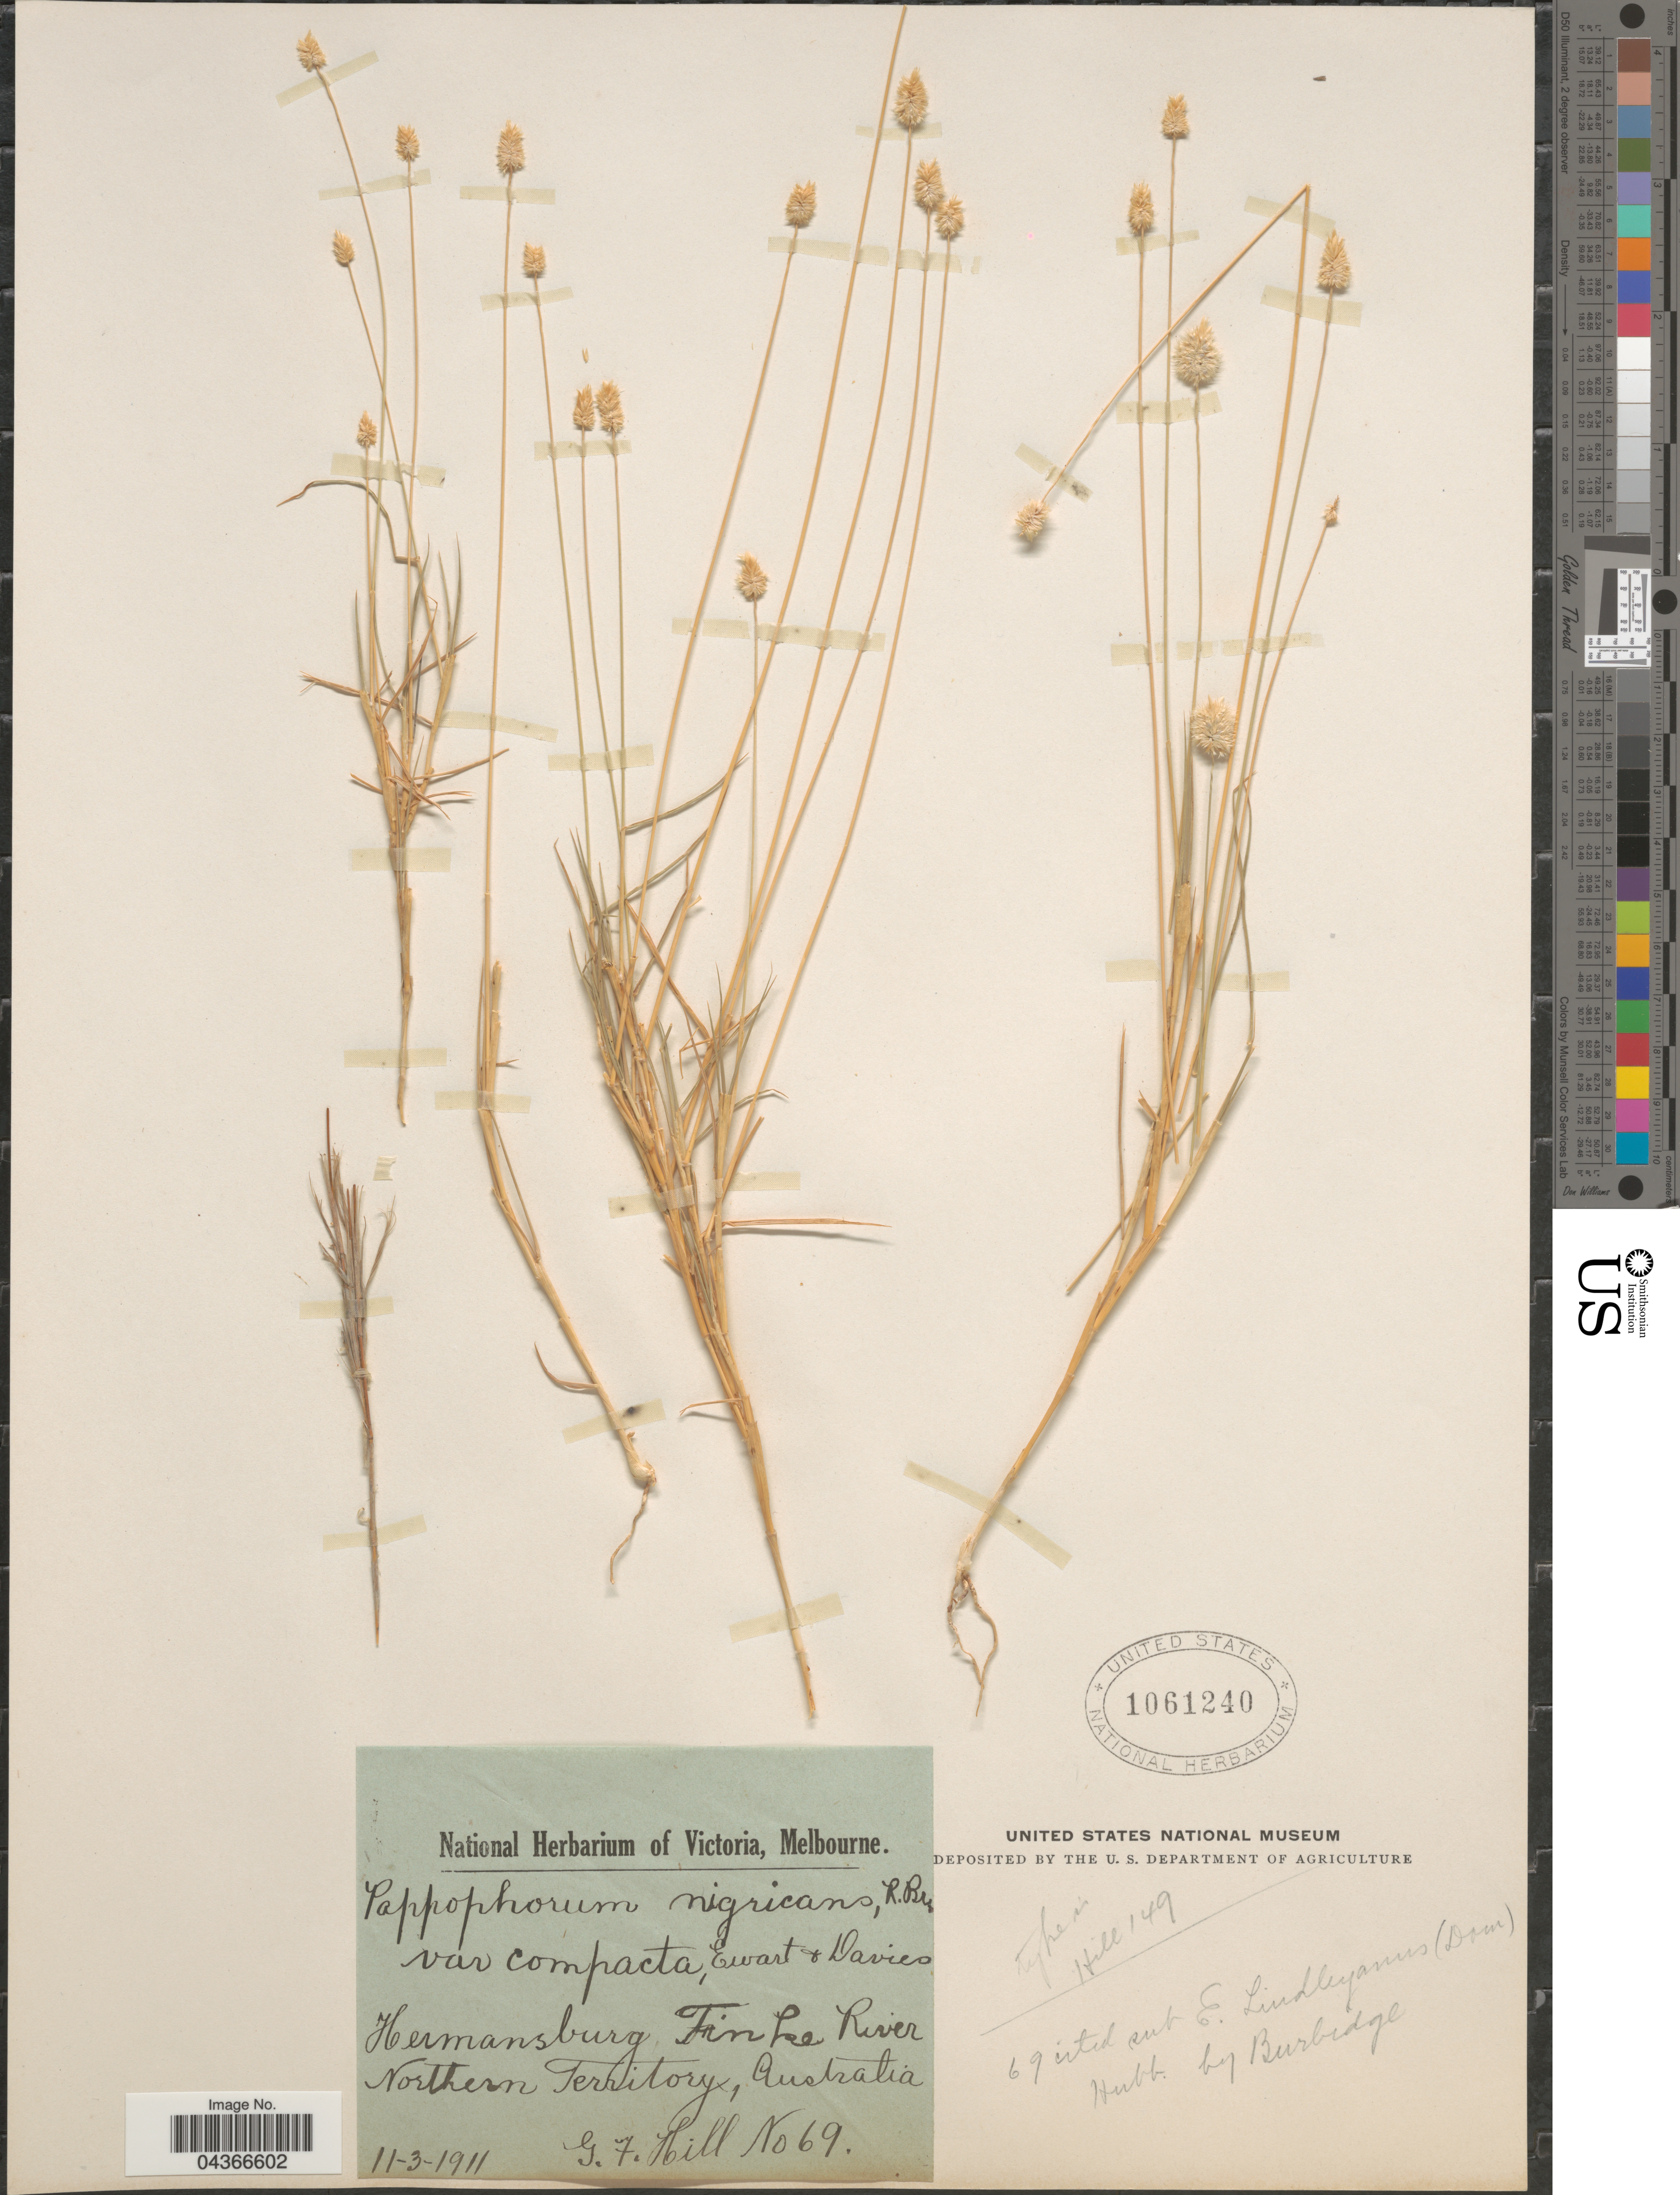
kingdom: Plantae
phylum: Tracheophyta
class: Liliopsida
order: Poales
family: Poaceae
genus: Enneapogon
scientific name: Enneapogon lindleyanus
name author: (Domin) C.E. Hubb.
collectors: G. Hill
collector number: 69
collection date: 1911-03-11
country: Australia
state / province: Northern Territory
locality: Hermansburg, Finke River.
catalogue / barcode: US 1061240